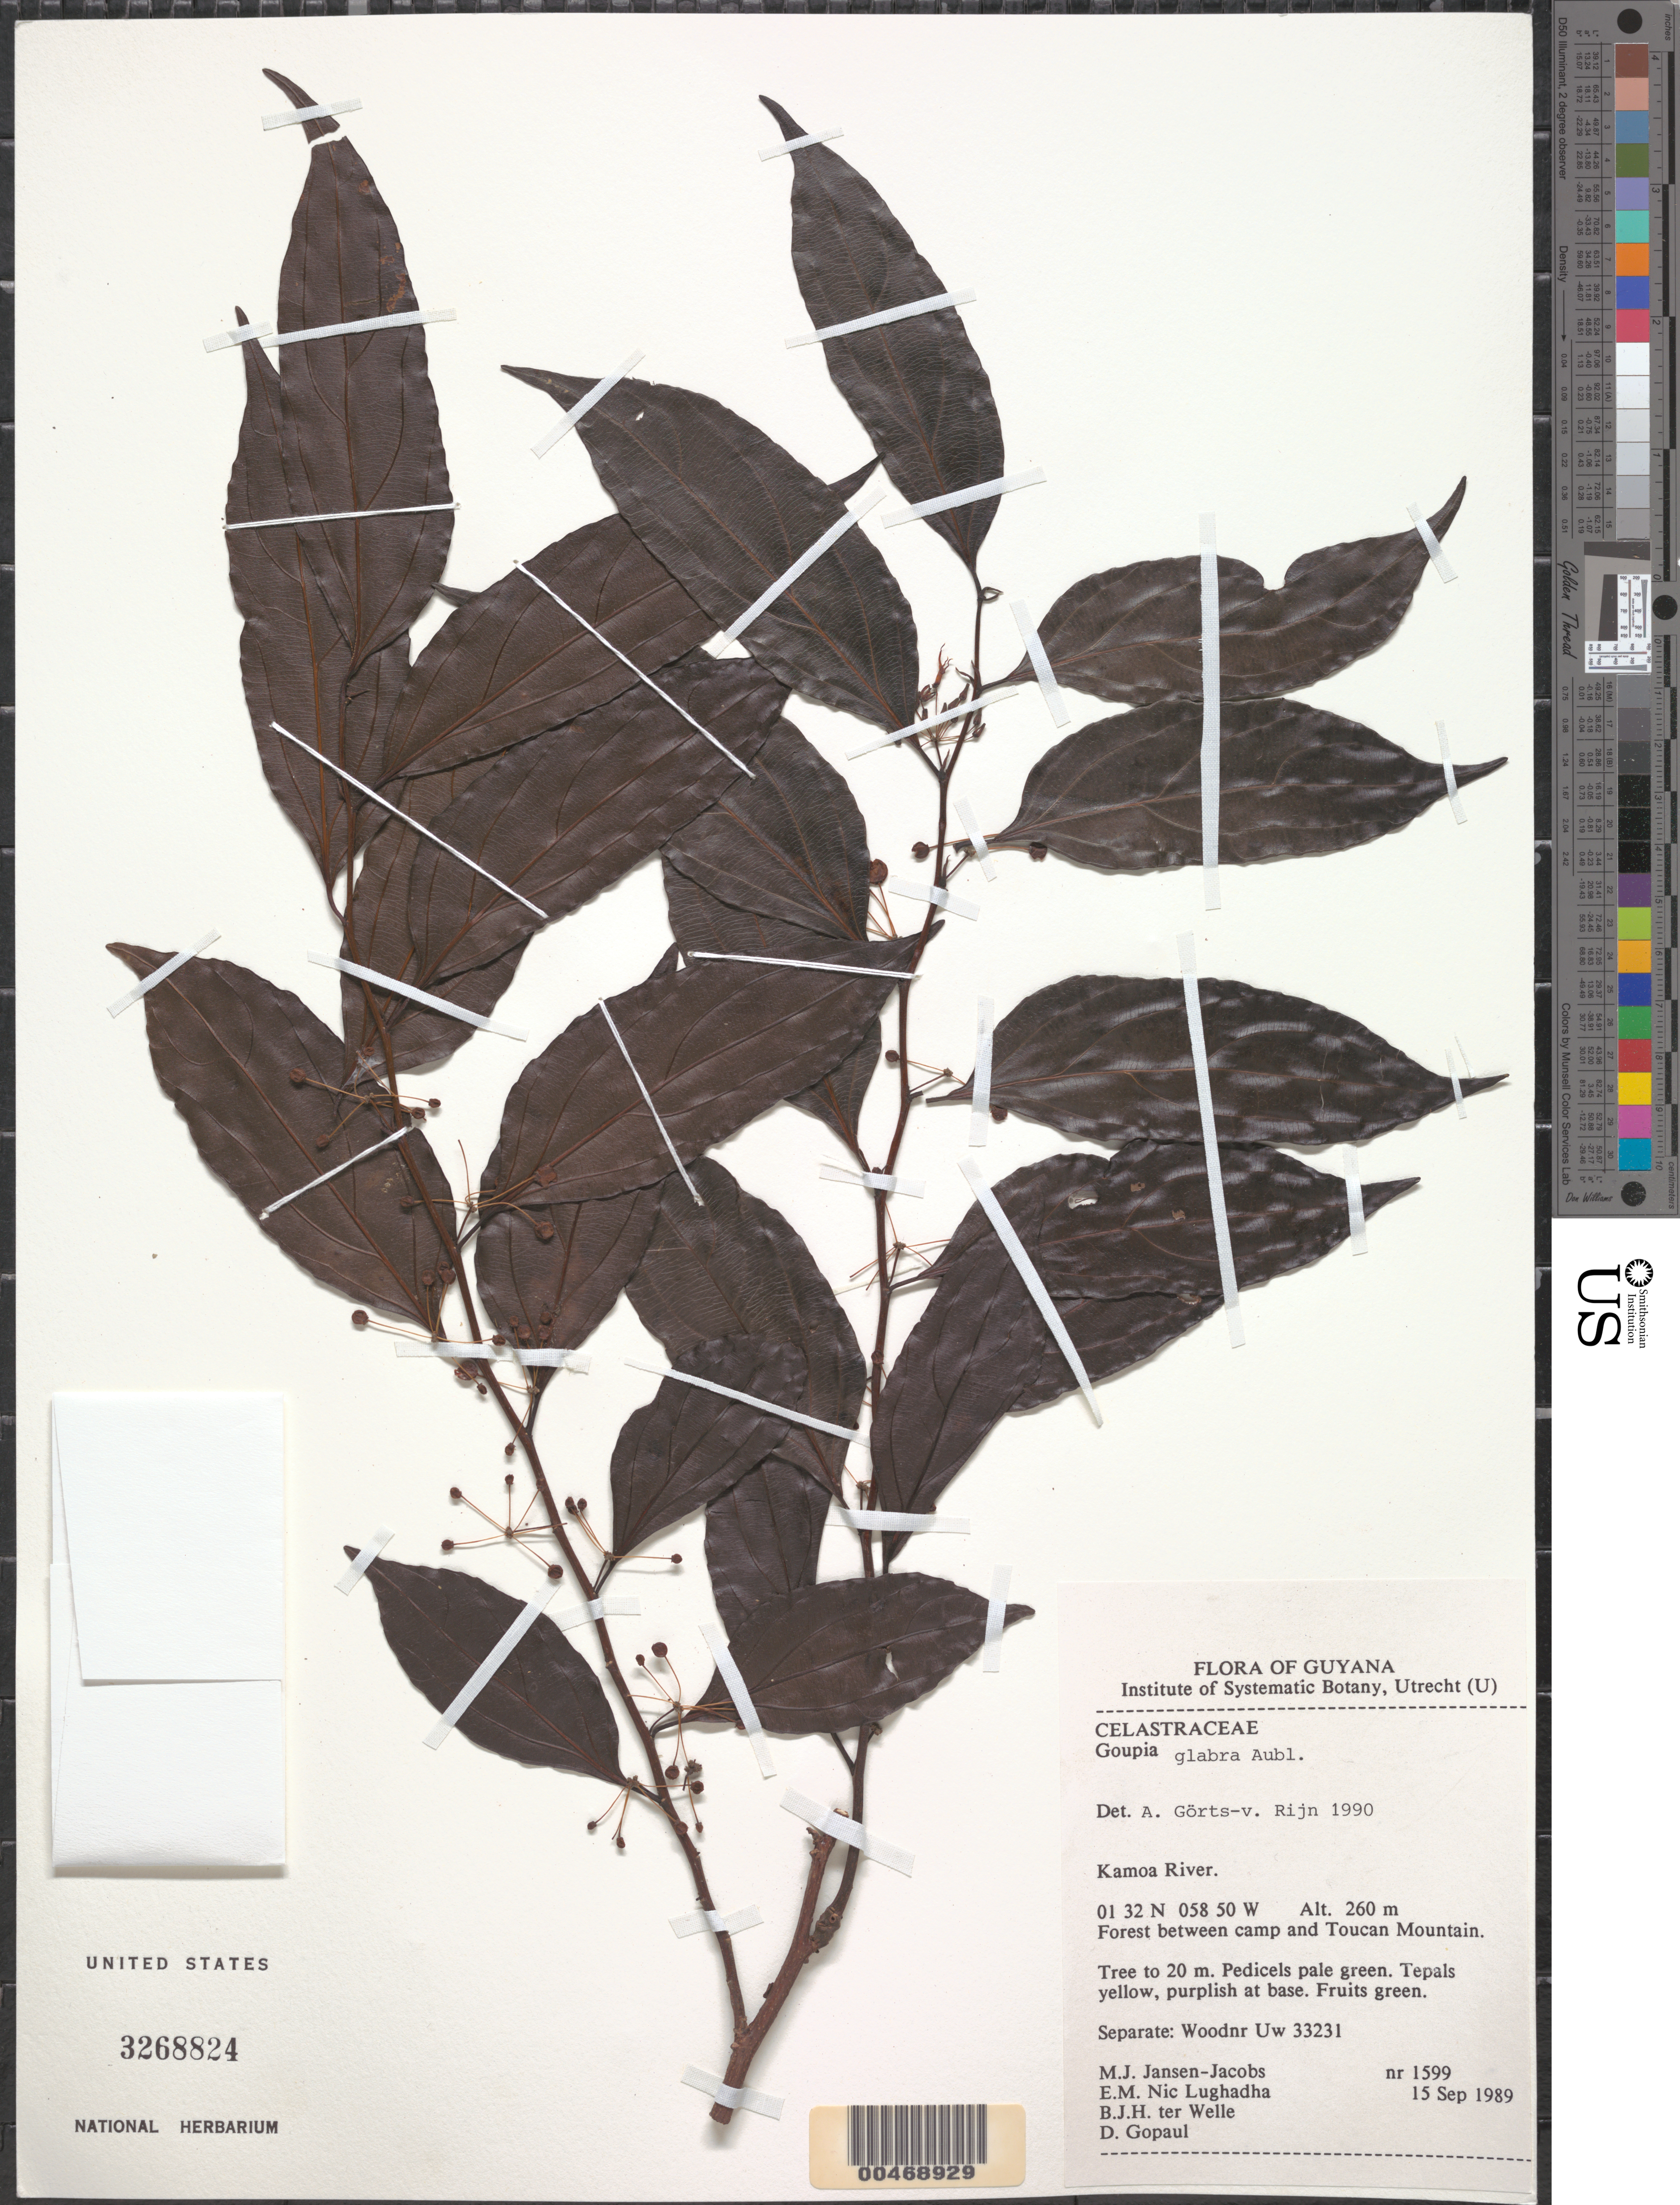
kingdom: Plantae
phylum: Tracheophyta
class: Magnoliopsida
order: Malpighiales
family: Goupiaceae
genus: Goupia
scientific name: Goupia glabra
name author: Aubl.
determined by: Görts-van Rijn, A. R. A.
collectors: M. J. Jansen-Jacobs, E. Nic Lughadha, B. Welle & D. Gopaul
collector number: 1599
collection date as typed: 15-Sep-89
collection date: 1989-09-15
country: Guyana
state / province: U. Takutu-U. Essequibo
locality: Toucan Mountain, Kamoa River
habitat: Forest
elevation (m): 260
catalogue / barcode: US 3268824